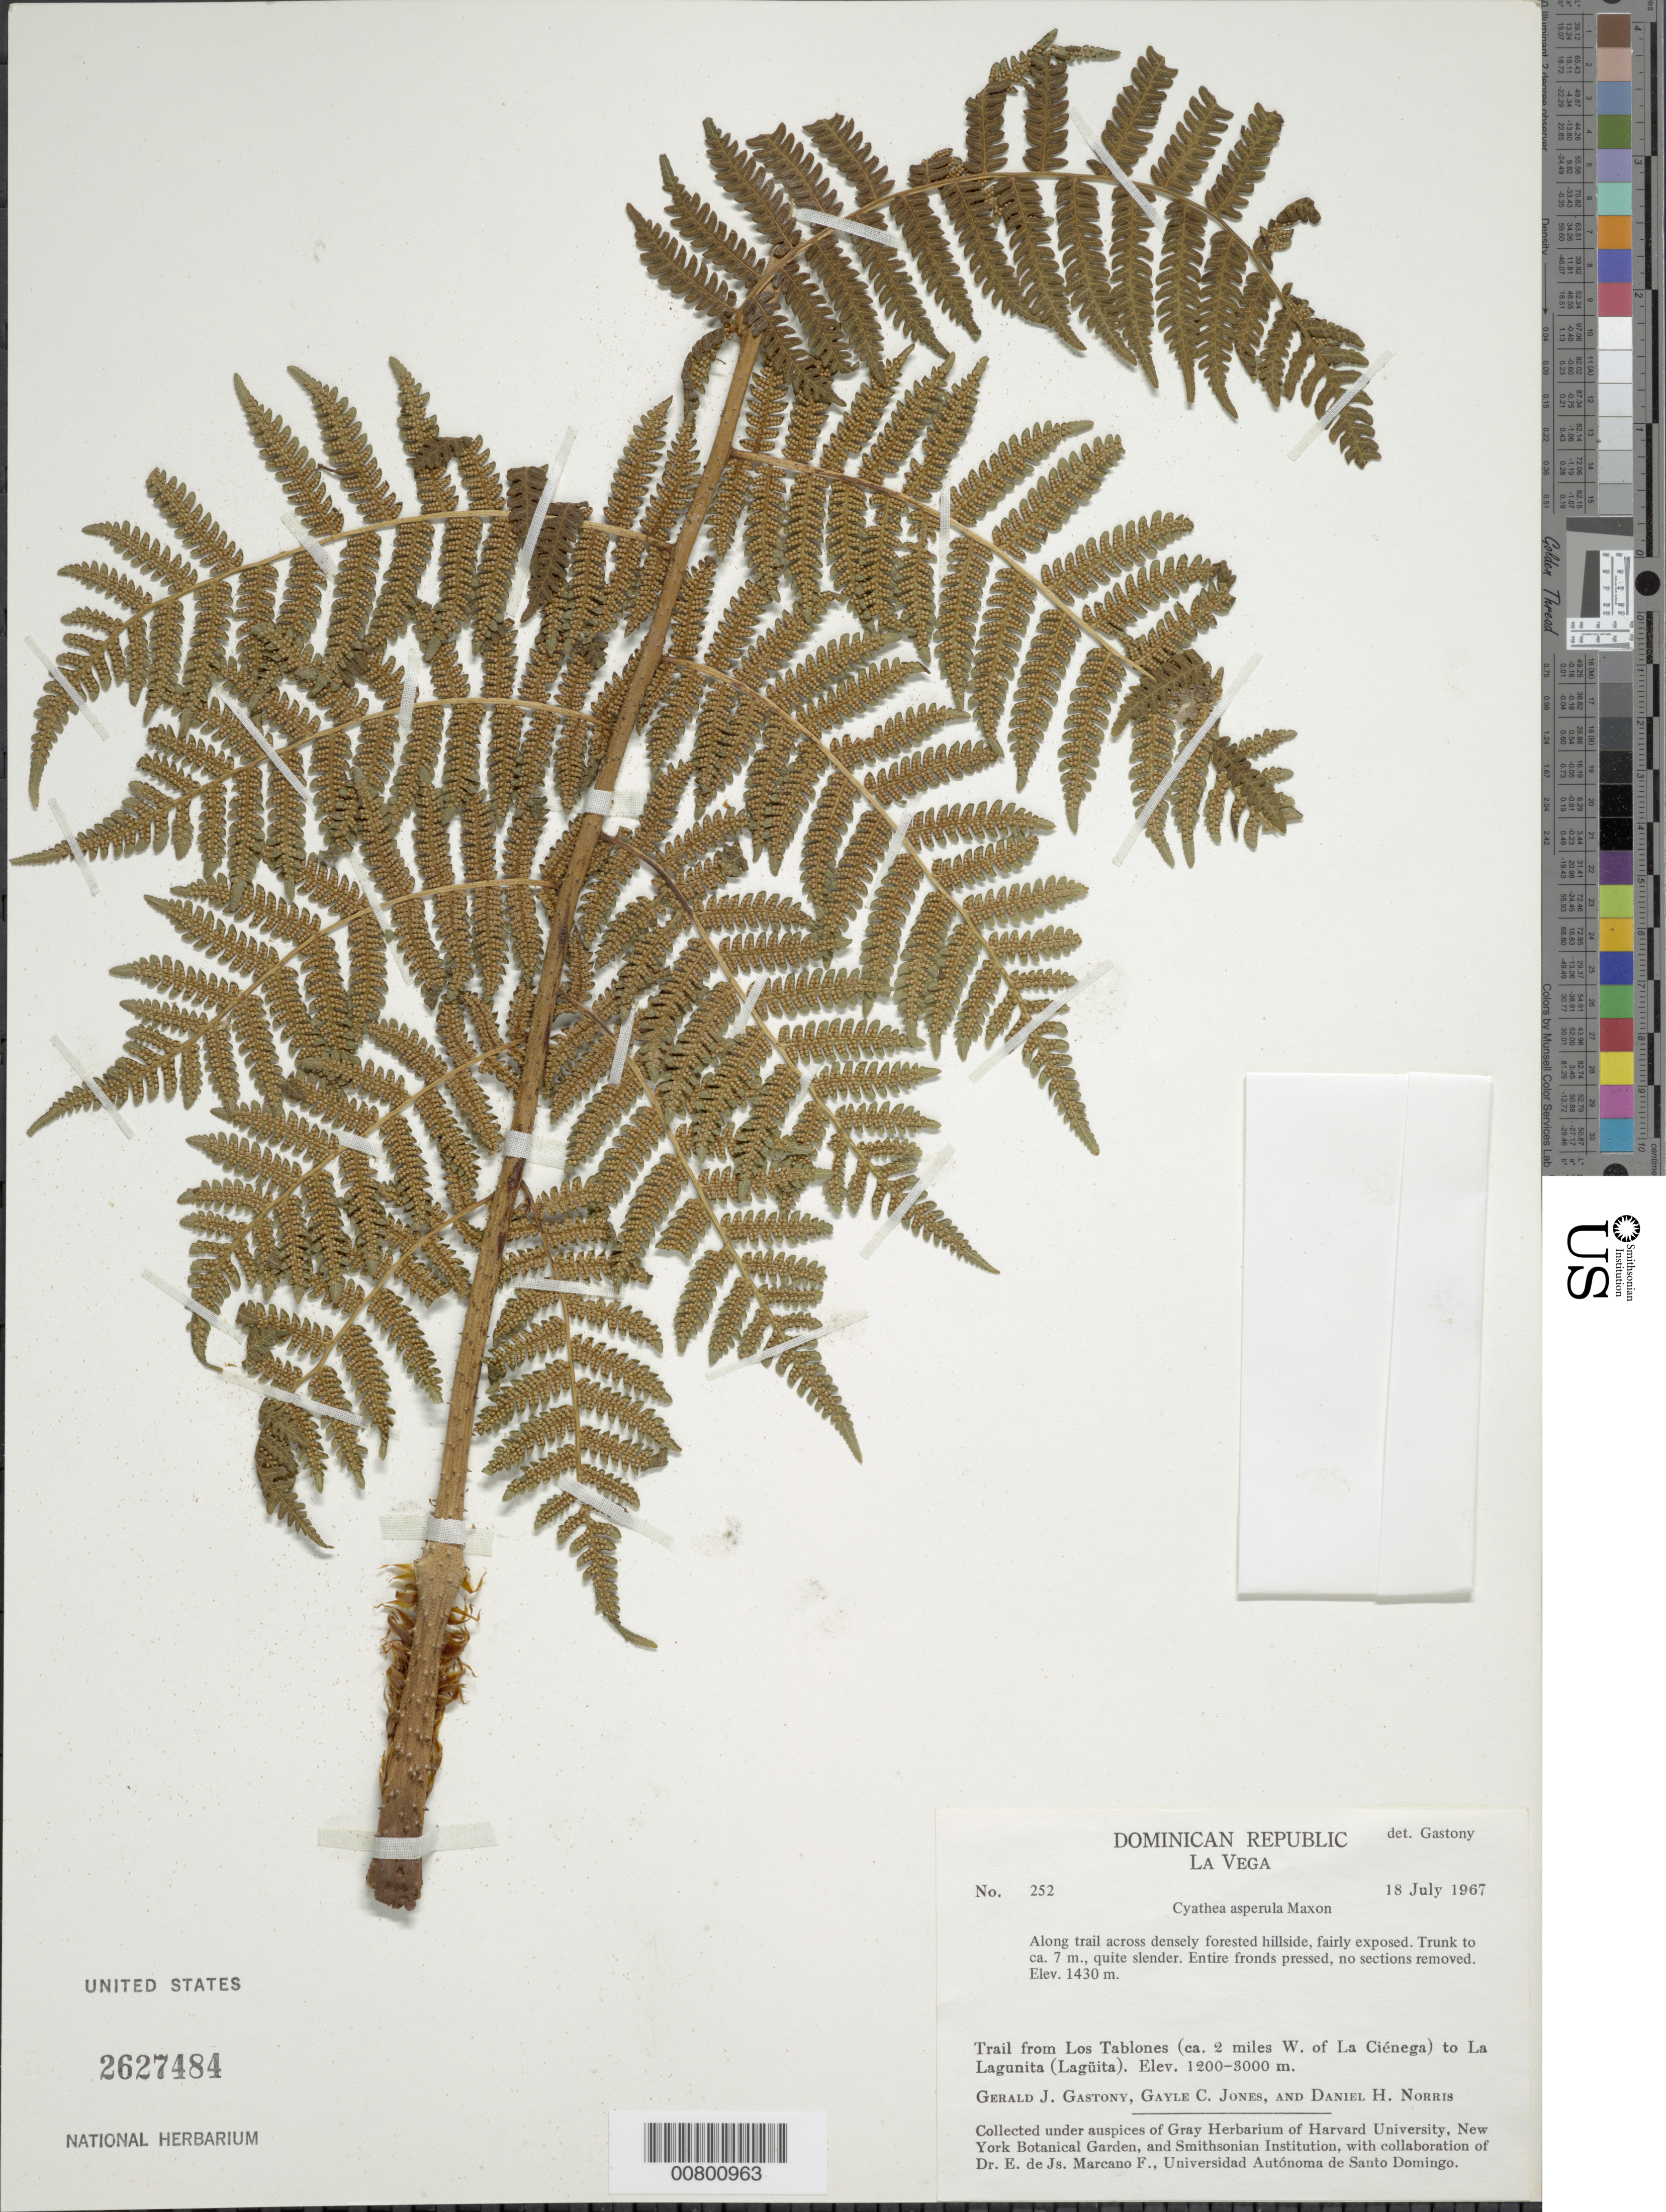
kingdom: Plantae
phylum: Tracheophyta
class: Polypodiopsida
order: Cyatheales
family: Cyatheaceae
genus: Cyathea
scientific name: Cyathea furfuracea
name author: Christ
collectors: G. Gastony, G. C. Jones & D. H. Norris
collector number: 252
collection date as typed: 18 Jul 1967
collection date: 1967-07-18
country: Dominican Republic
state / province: La Vega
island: Hispaniola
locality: Los Tablones (ca. 2 miles W of La Ciénega) to La Lagunita (Lagüita)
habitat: Densely forested hillside, fairly exposed, along trail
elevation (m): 1430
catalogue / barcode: US 2627484